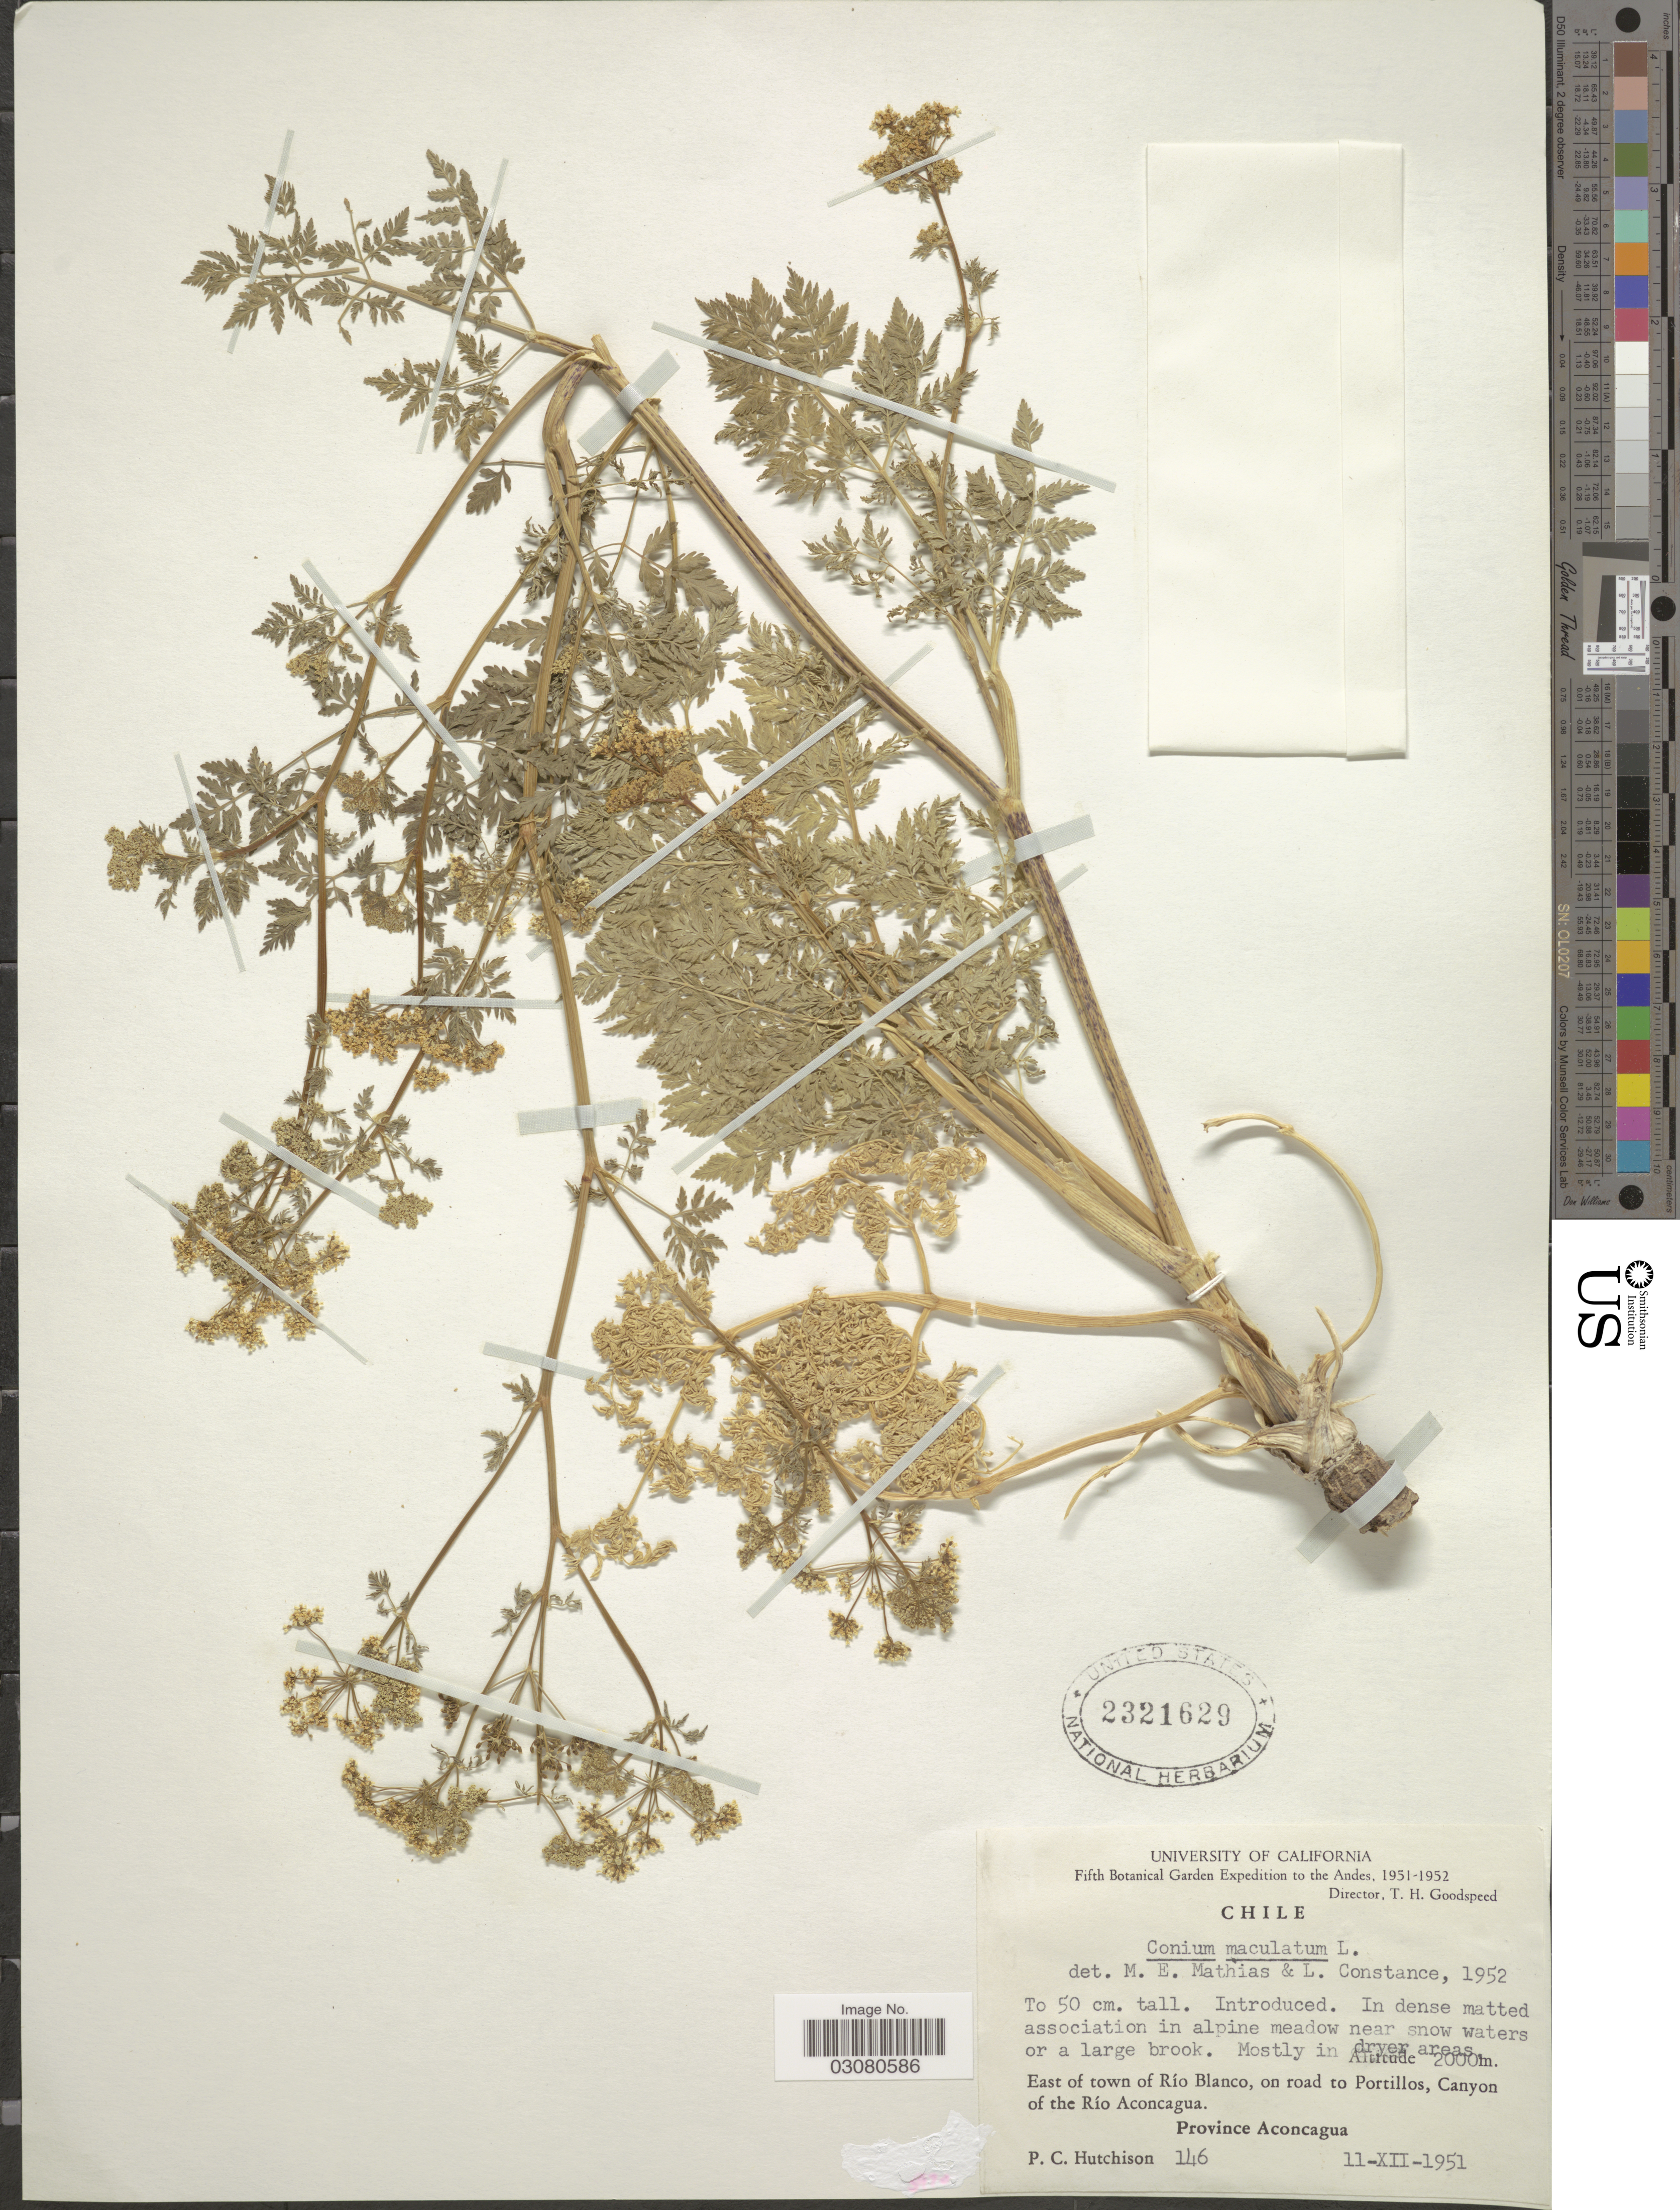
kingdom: Plantae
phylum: Tracheophyta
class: Magnoliopsida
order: Apiales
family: Apiaceae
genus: Conium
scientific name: Conium maculatum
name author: L.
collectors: P. C. Hutchison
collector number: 146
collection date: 1951-12-11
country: Chile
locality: Andes. East of town of Río Blanco, on road to Portillos, Canyon of the Río Aconcagua. Province Aconcagua.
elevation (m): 2000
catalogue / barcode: US 2321629